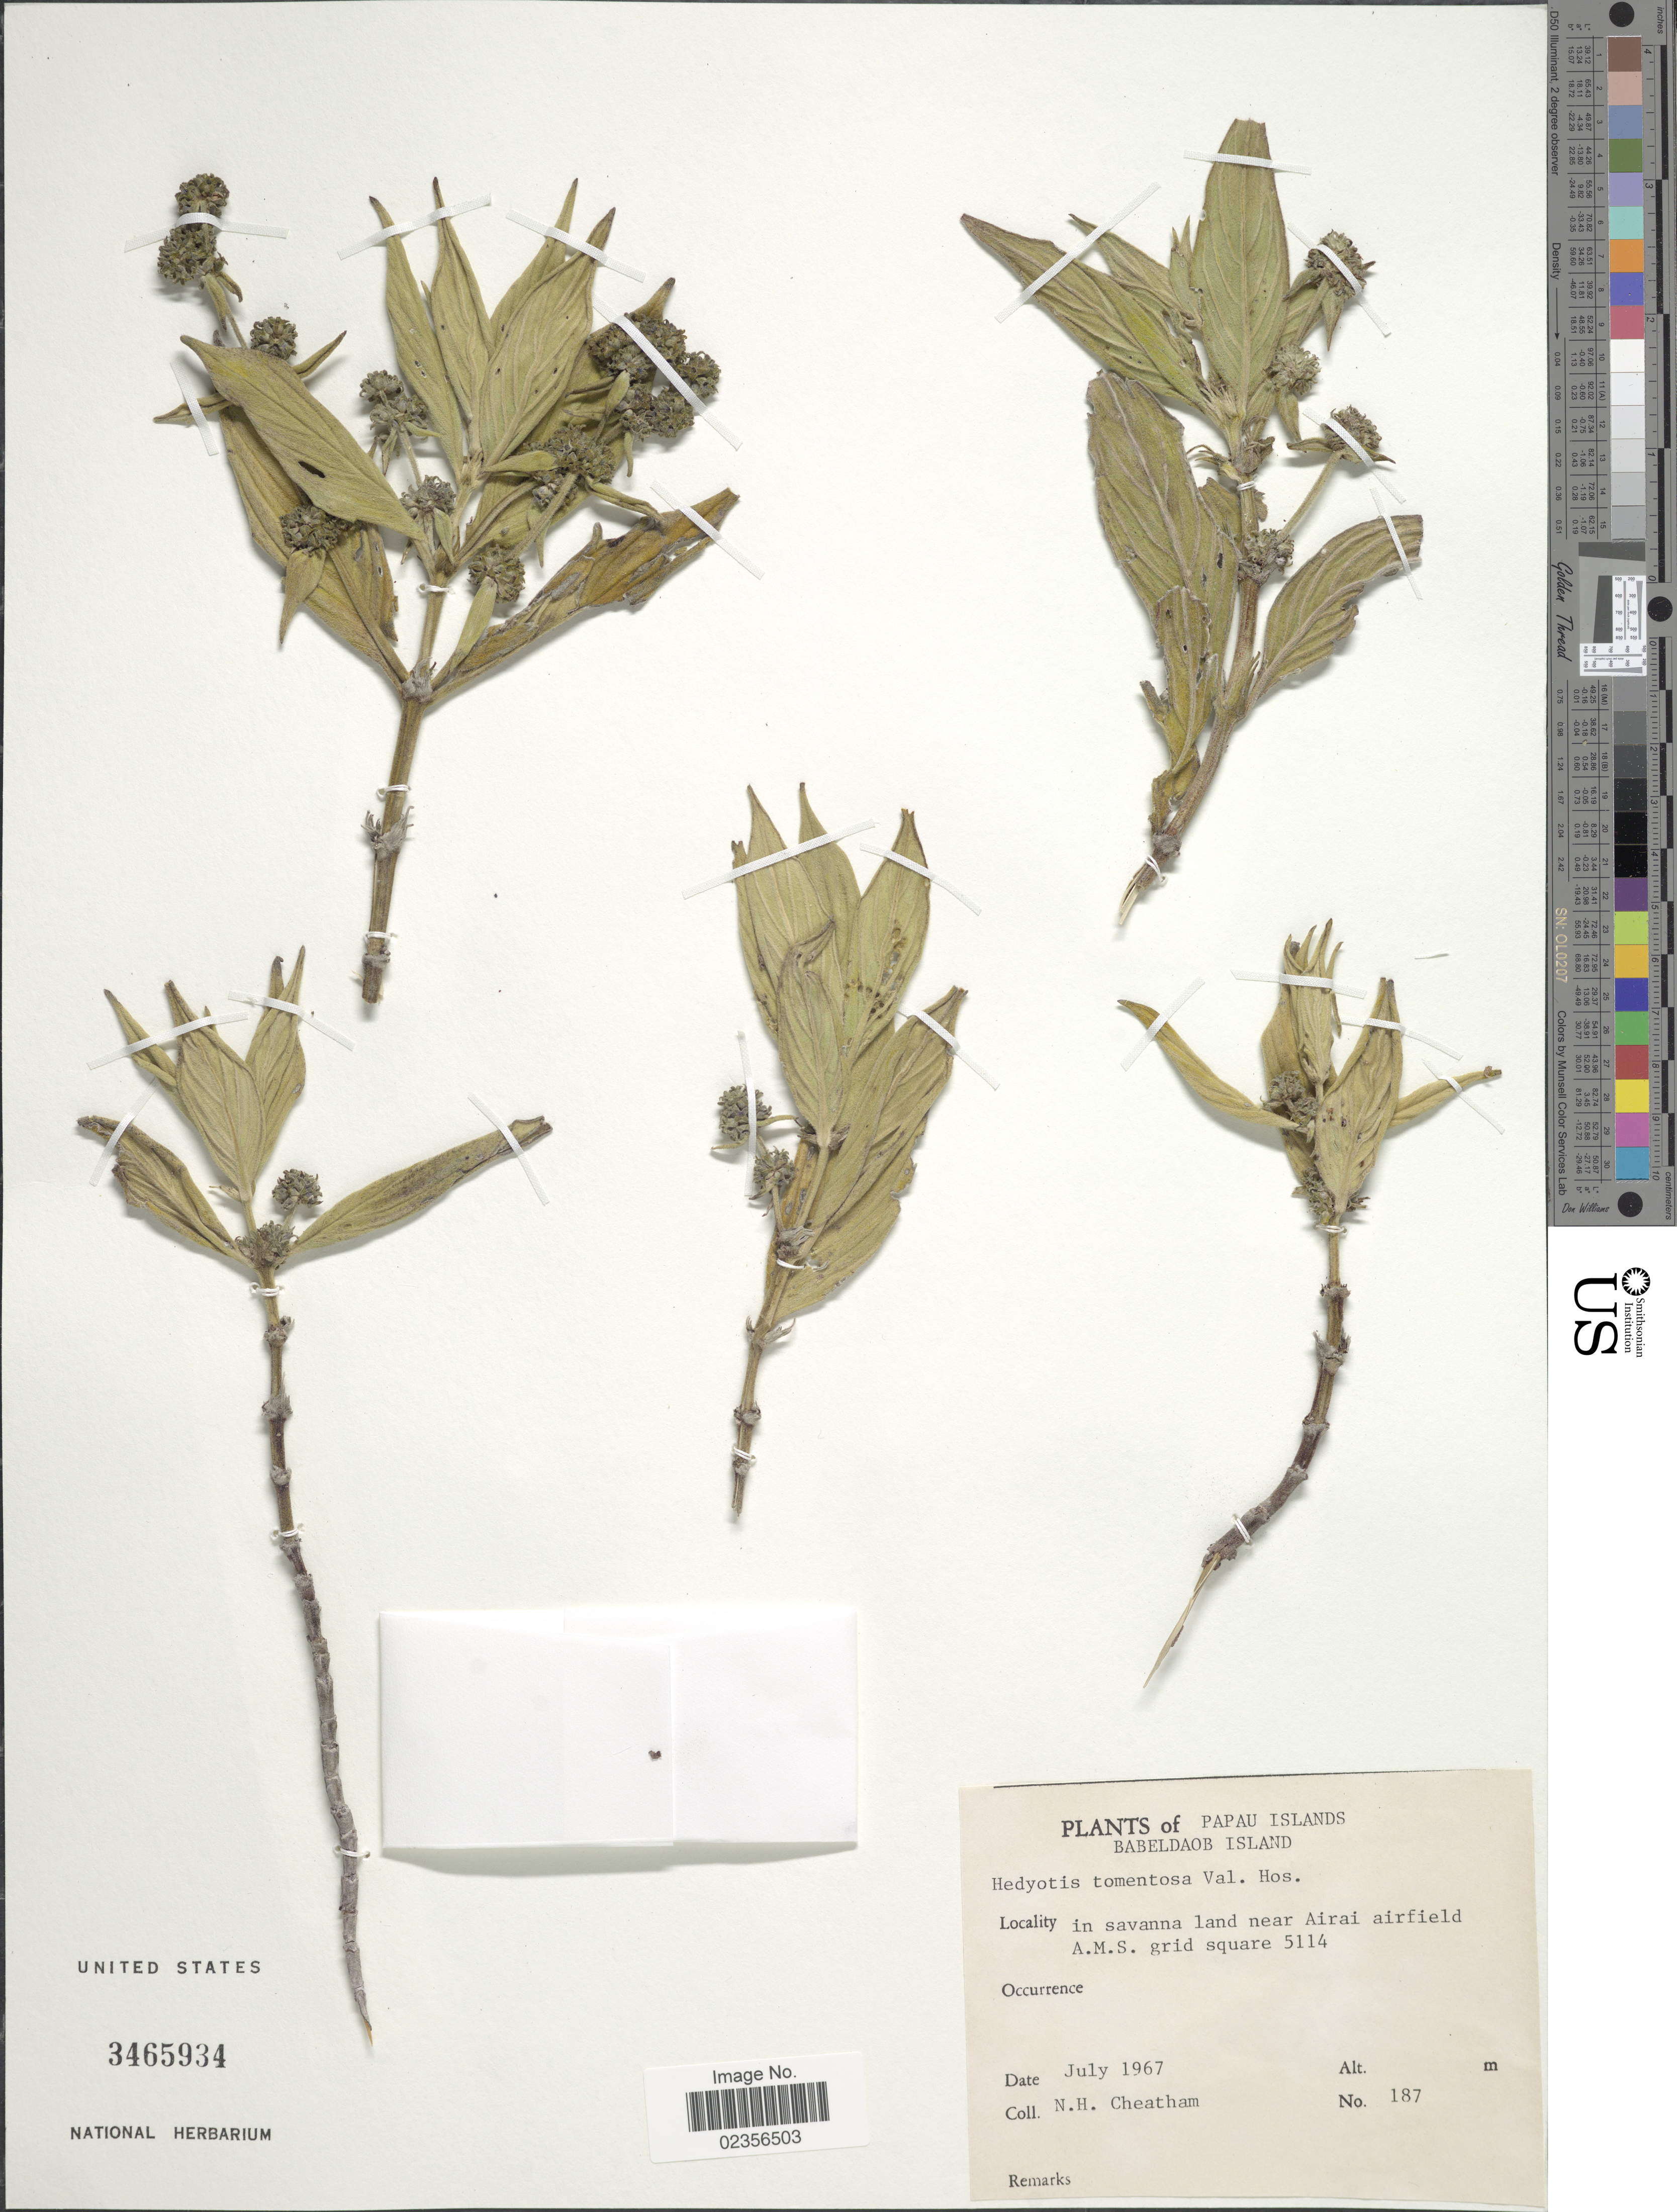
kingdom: Plantae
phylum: Tracheophyta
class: Magnoliopsida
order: Gentianales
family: Rubiaceae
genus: Hedyotis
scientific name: Hedyotis tomentosa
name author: (Valeton) Hosok.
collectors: N. H. Cheatham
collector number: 187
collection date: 1967-07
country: Palau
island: Babeldaob [Babelthuap]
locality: Papua Islands. Babeldaob Island. near Airai airfield A.M.S. grid square 5114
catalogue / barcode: US 3465934